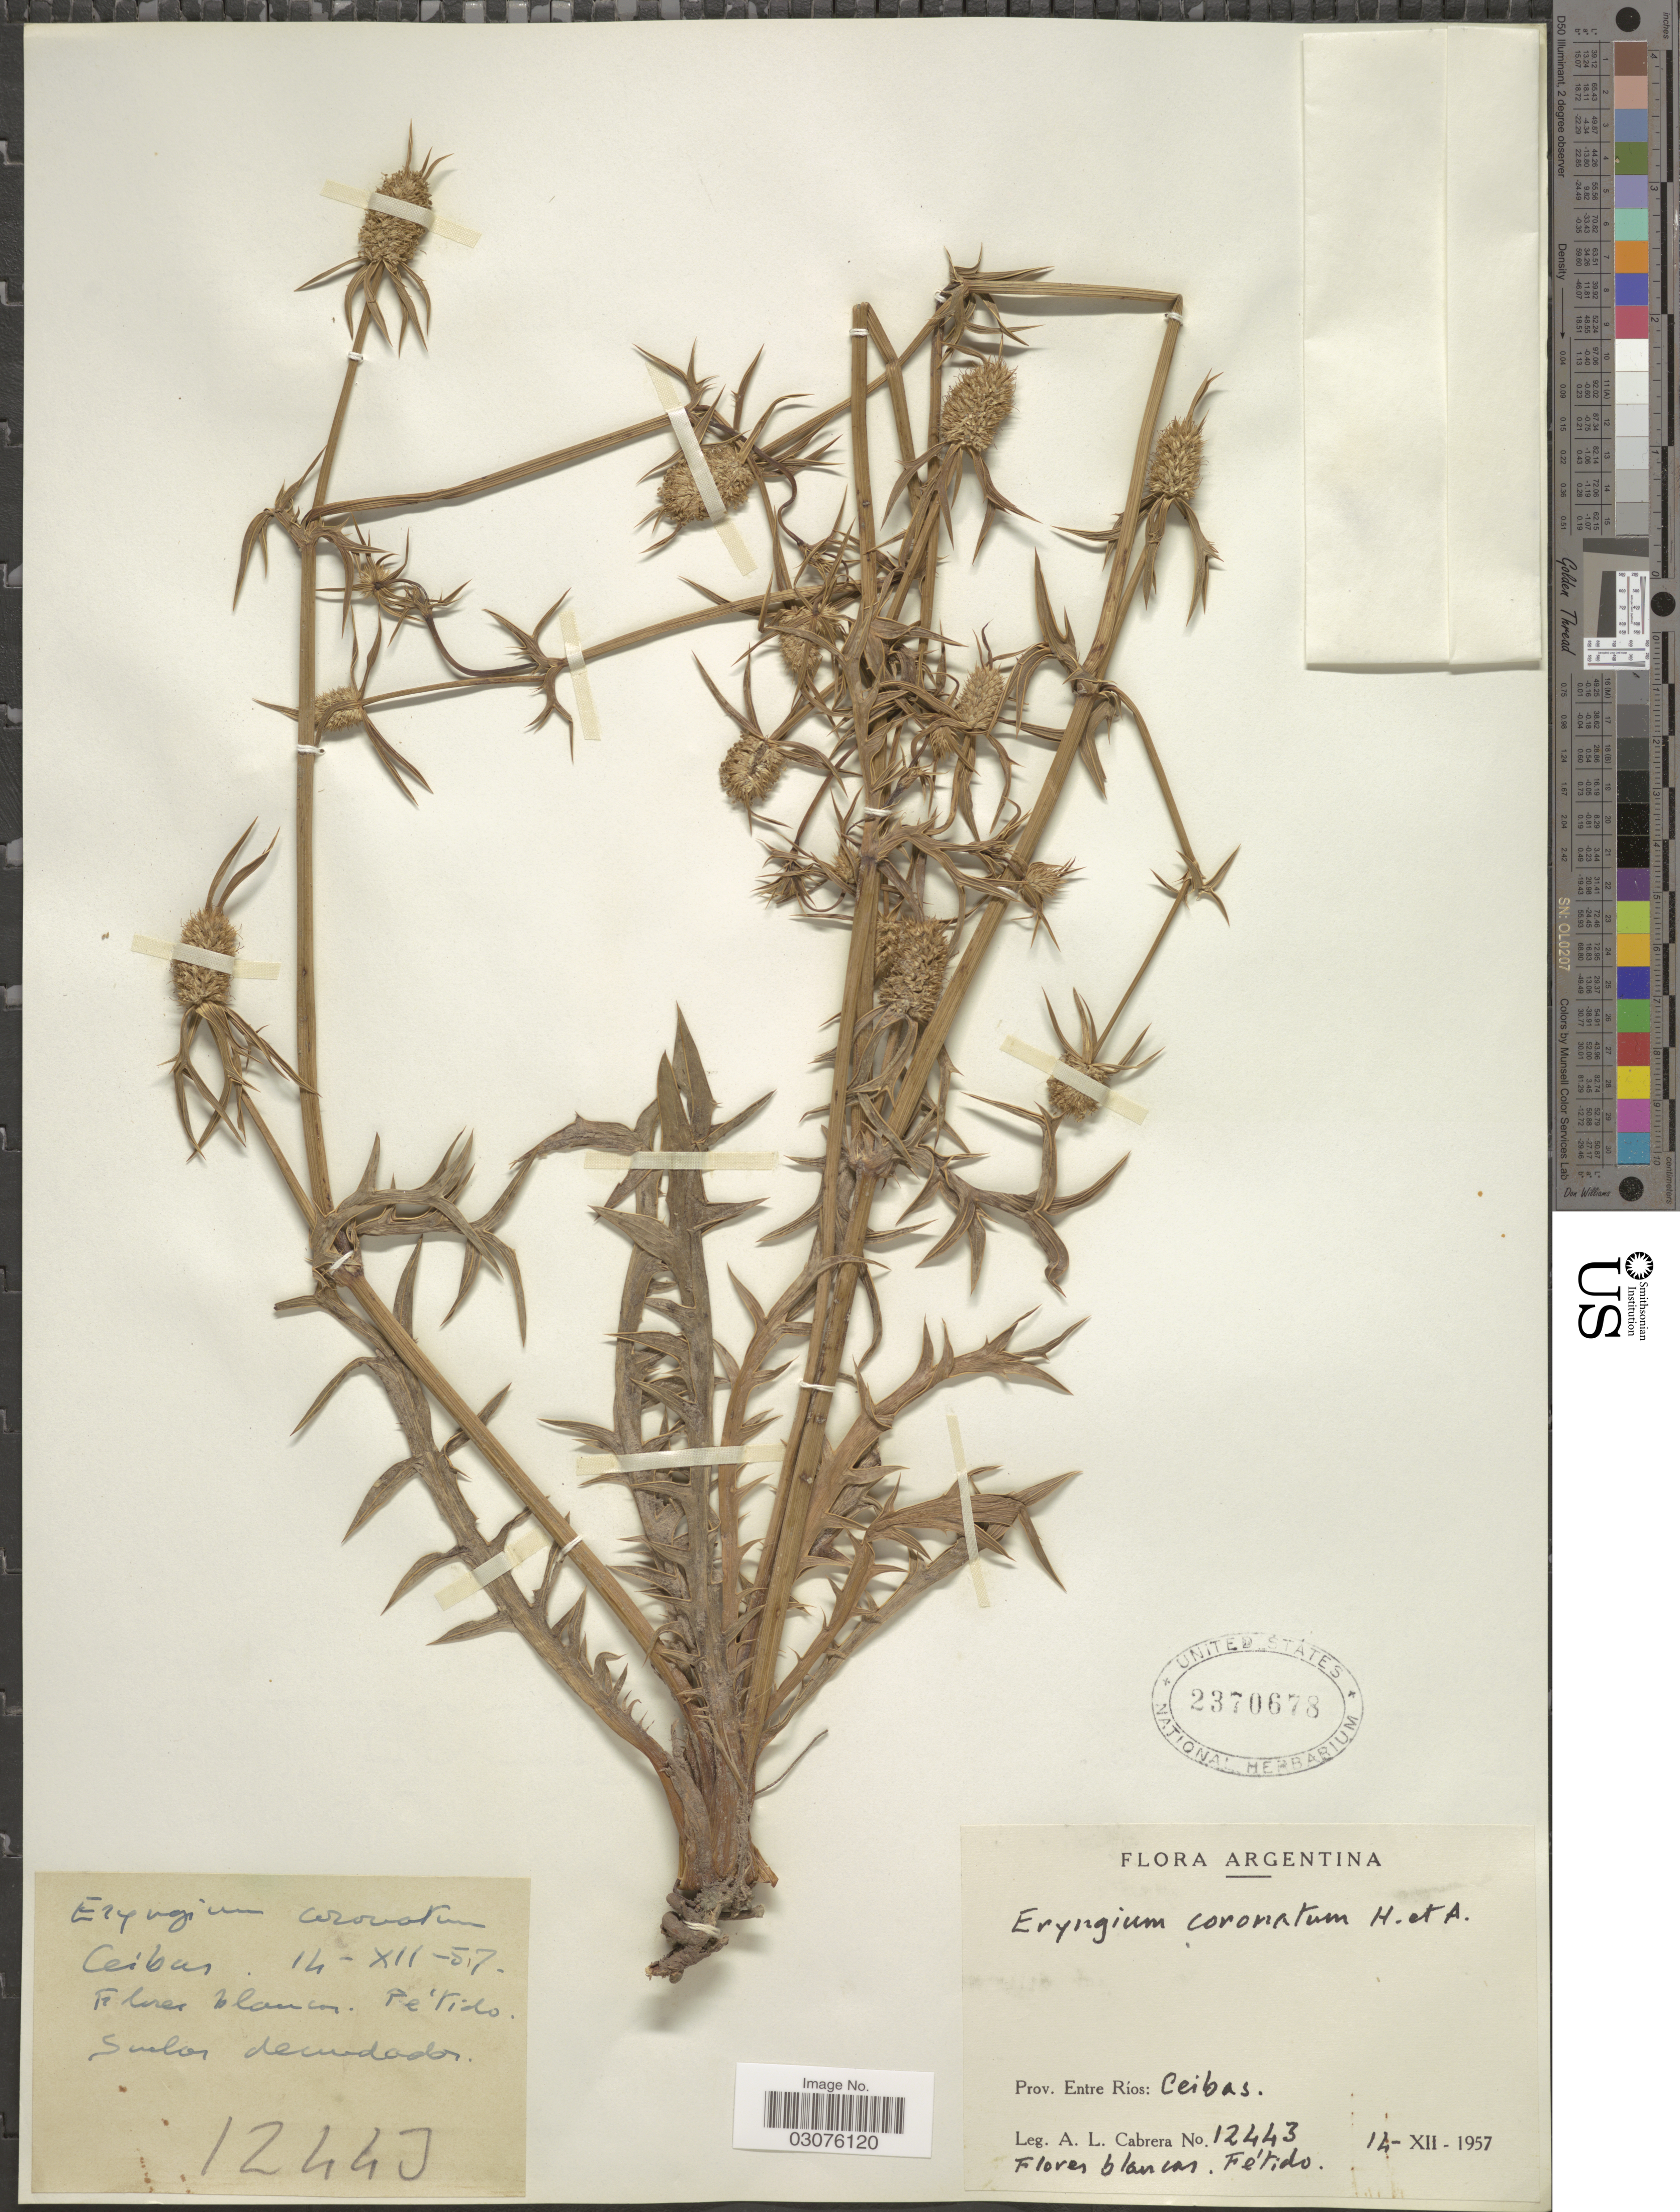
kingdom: Plantae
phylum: Tracheophyta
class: Magnoliopsida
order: Apiales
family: Apiaceae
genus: Eryngium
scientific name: Eryngium coronatum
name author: Hook. & Arn.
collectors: A. L. Cabrera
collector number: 12443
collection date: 1957-12-14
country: Argentina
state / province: Entre Rios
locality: Prov. Entre Rios: Ceibas.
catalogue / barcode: US 2370678